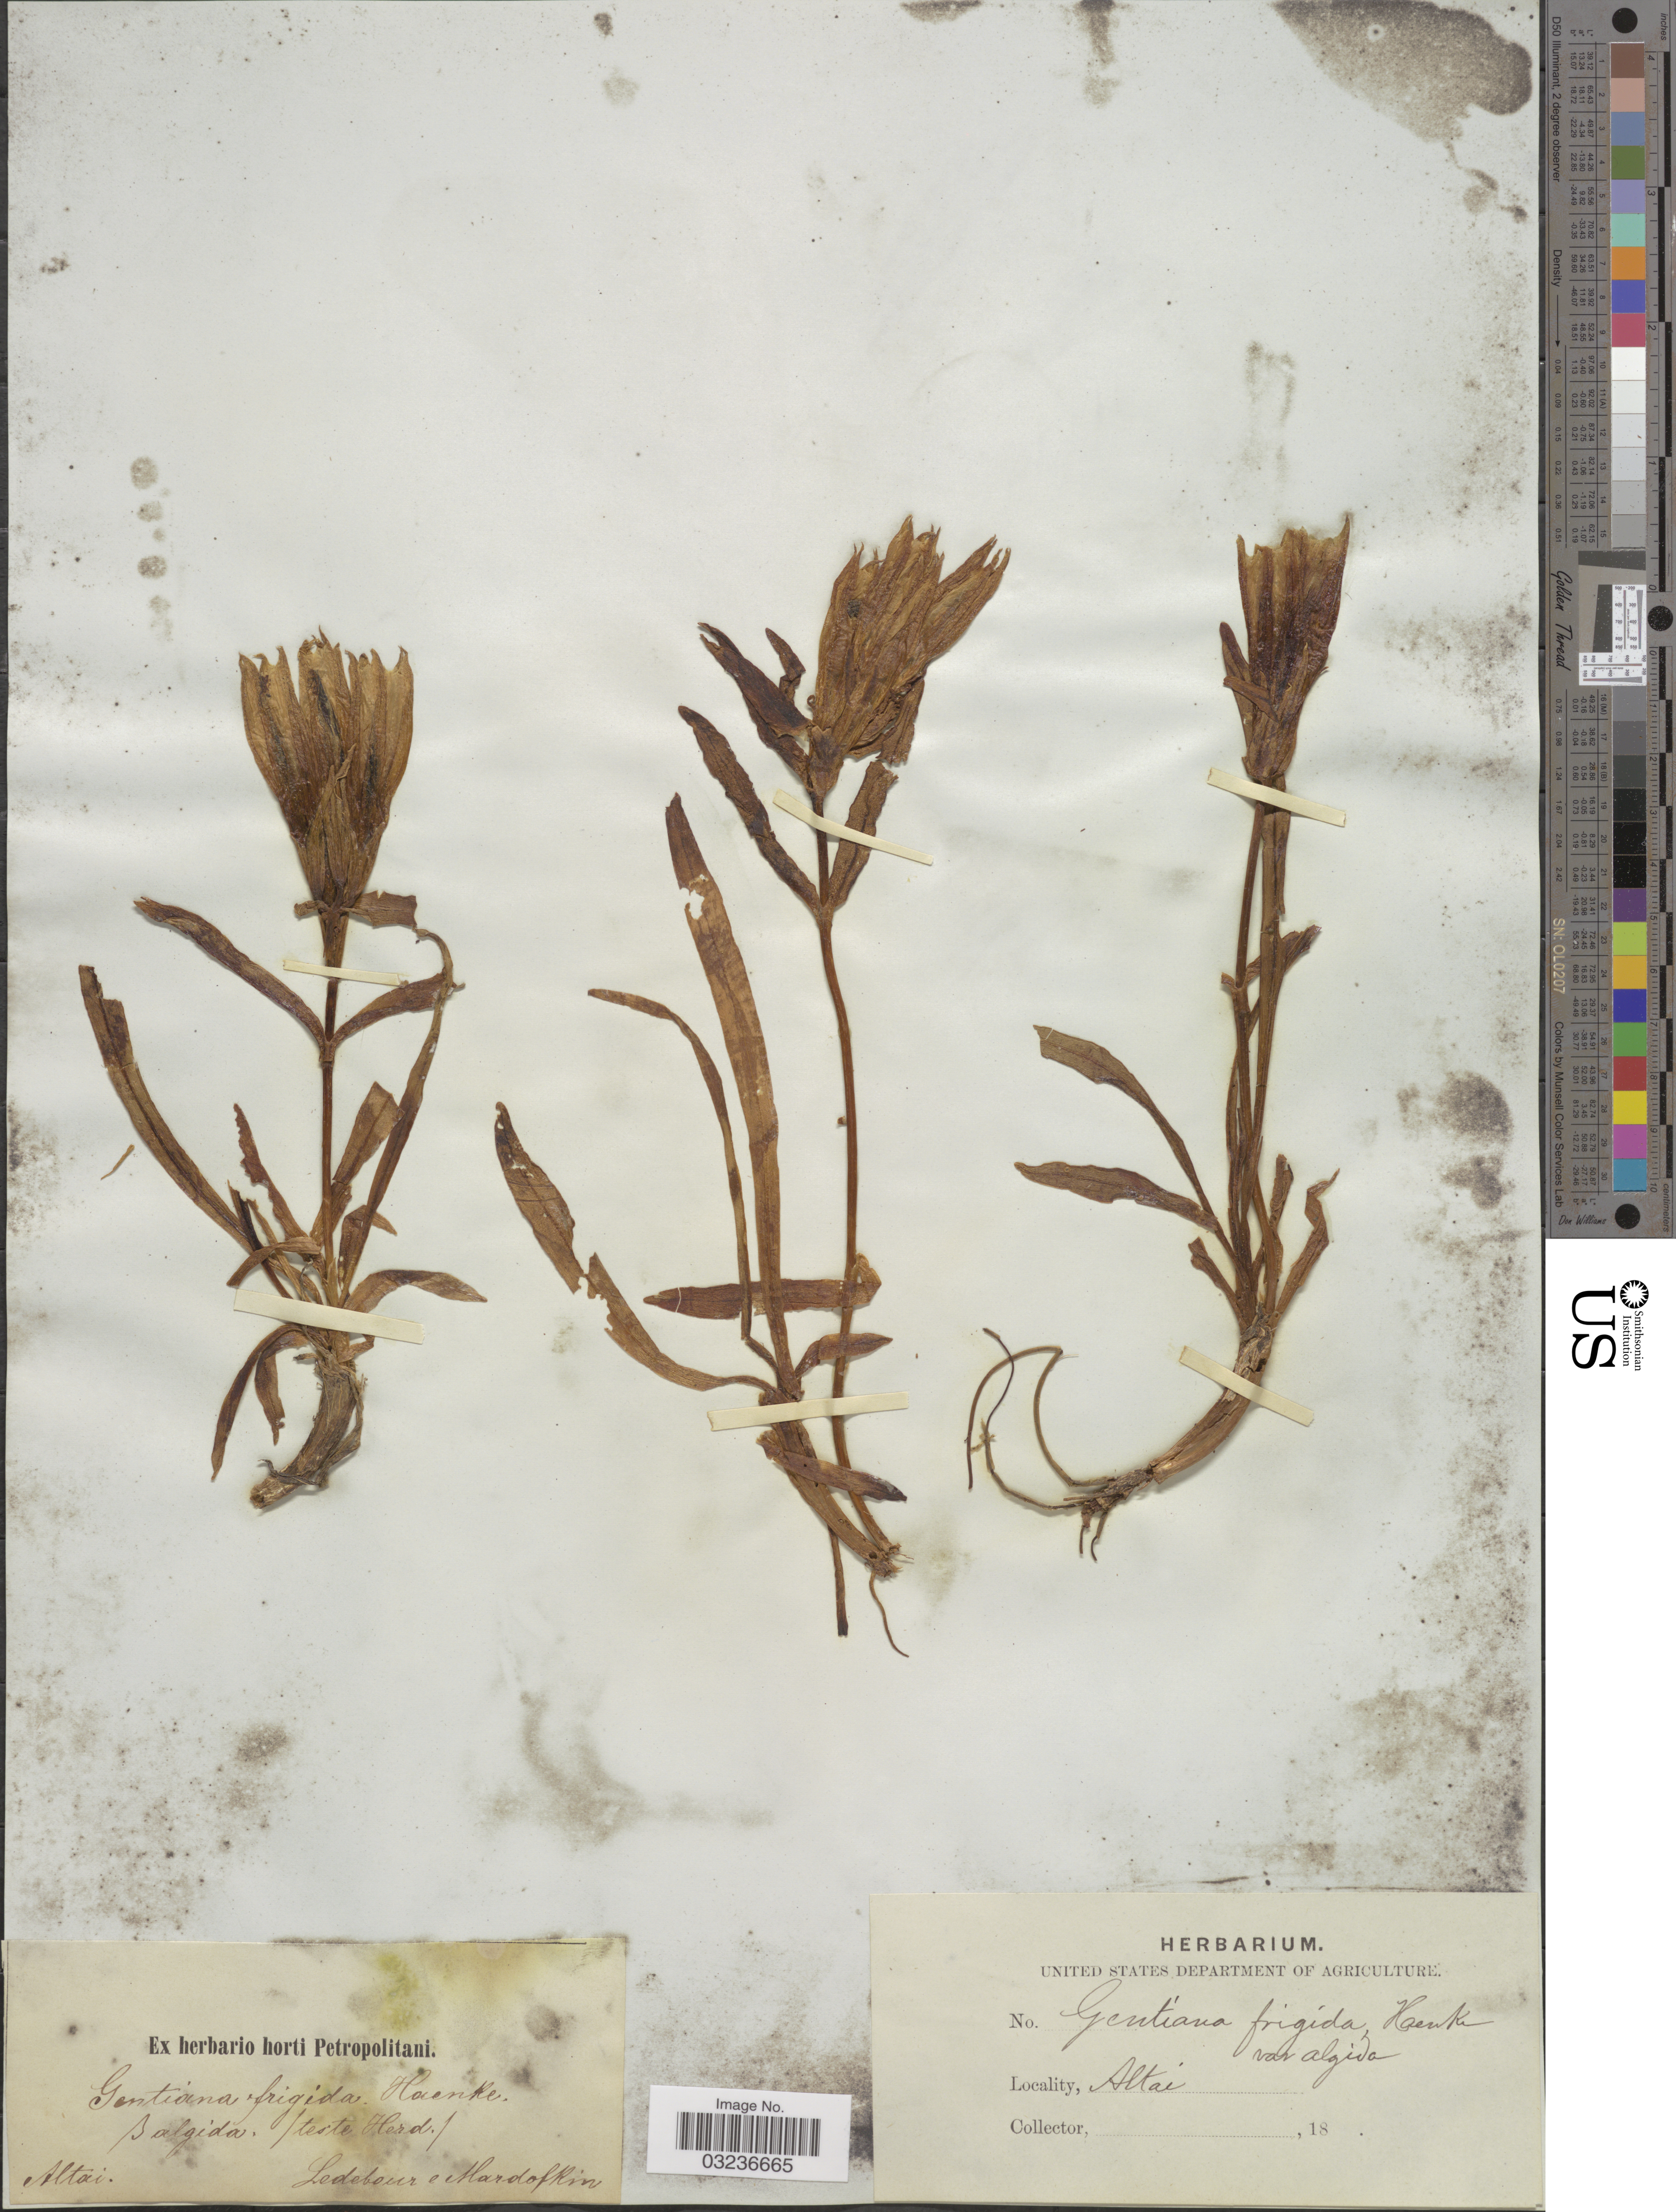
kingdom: Plantae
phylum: Tracheophyta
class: Magnoliopsida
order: Gentianales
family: Gentianaceae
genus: Gentiana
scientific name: Gentiana frigida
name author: Haenke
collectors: Ledebour & Mardofkin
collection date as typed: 18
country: Russian Federation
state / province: Altai Republic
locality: Altai.